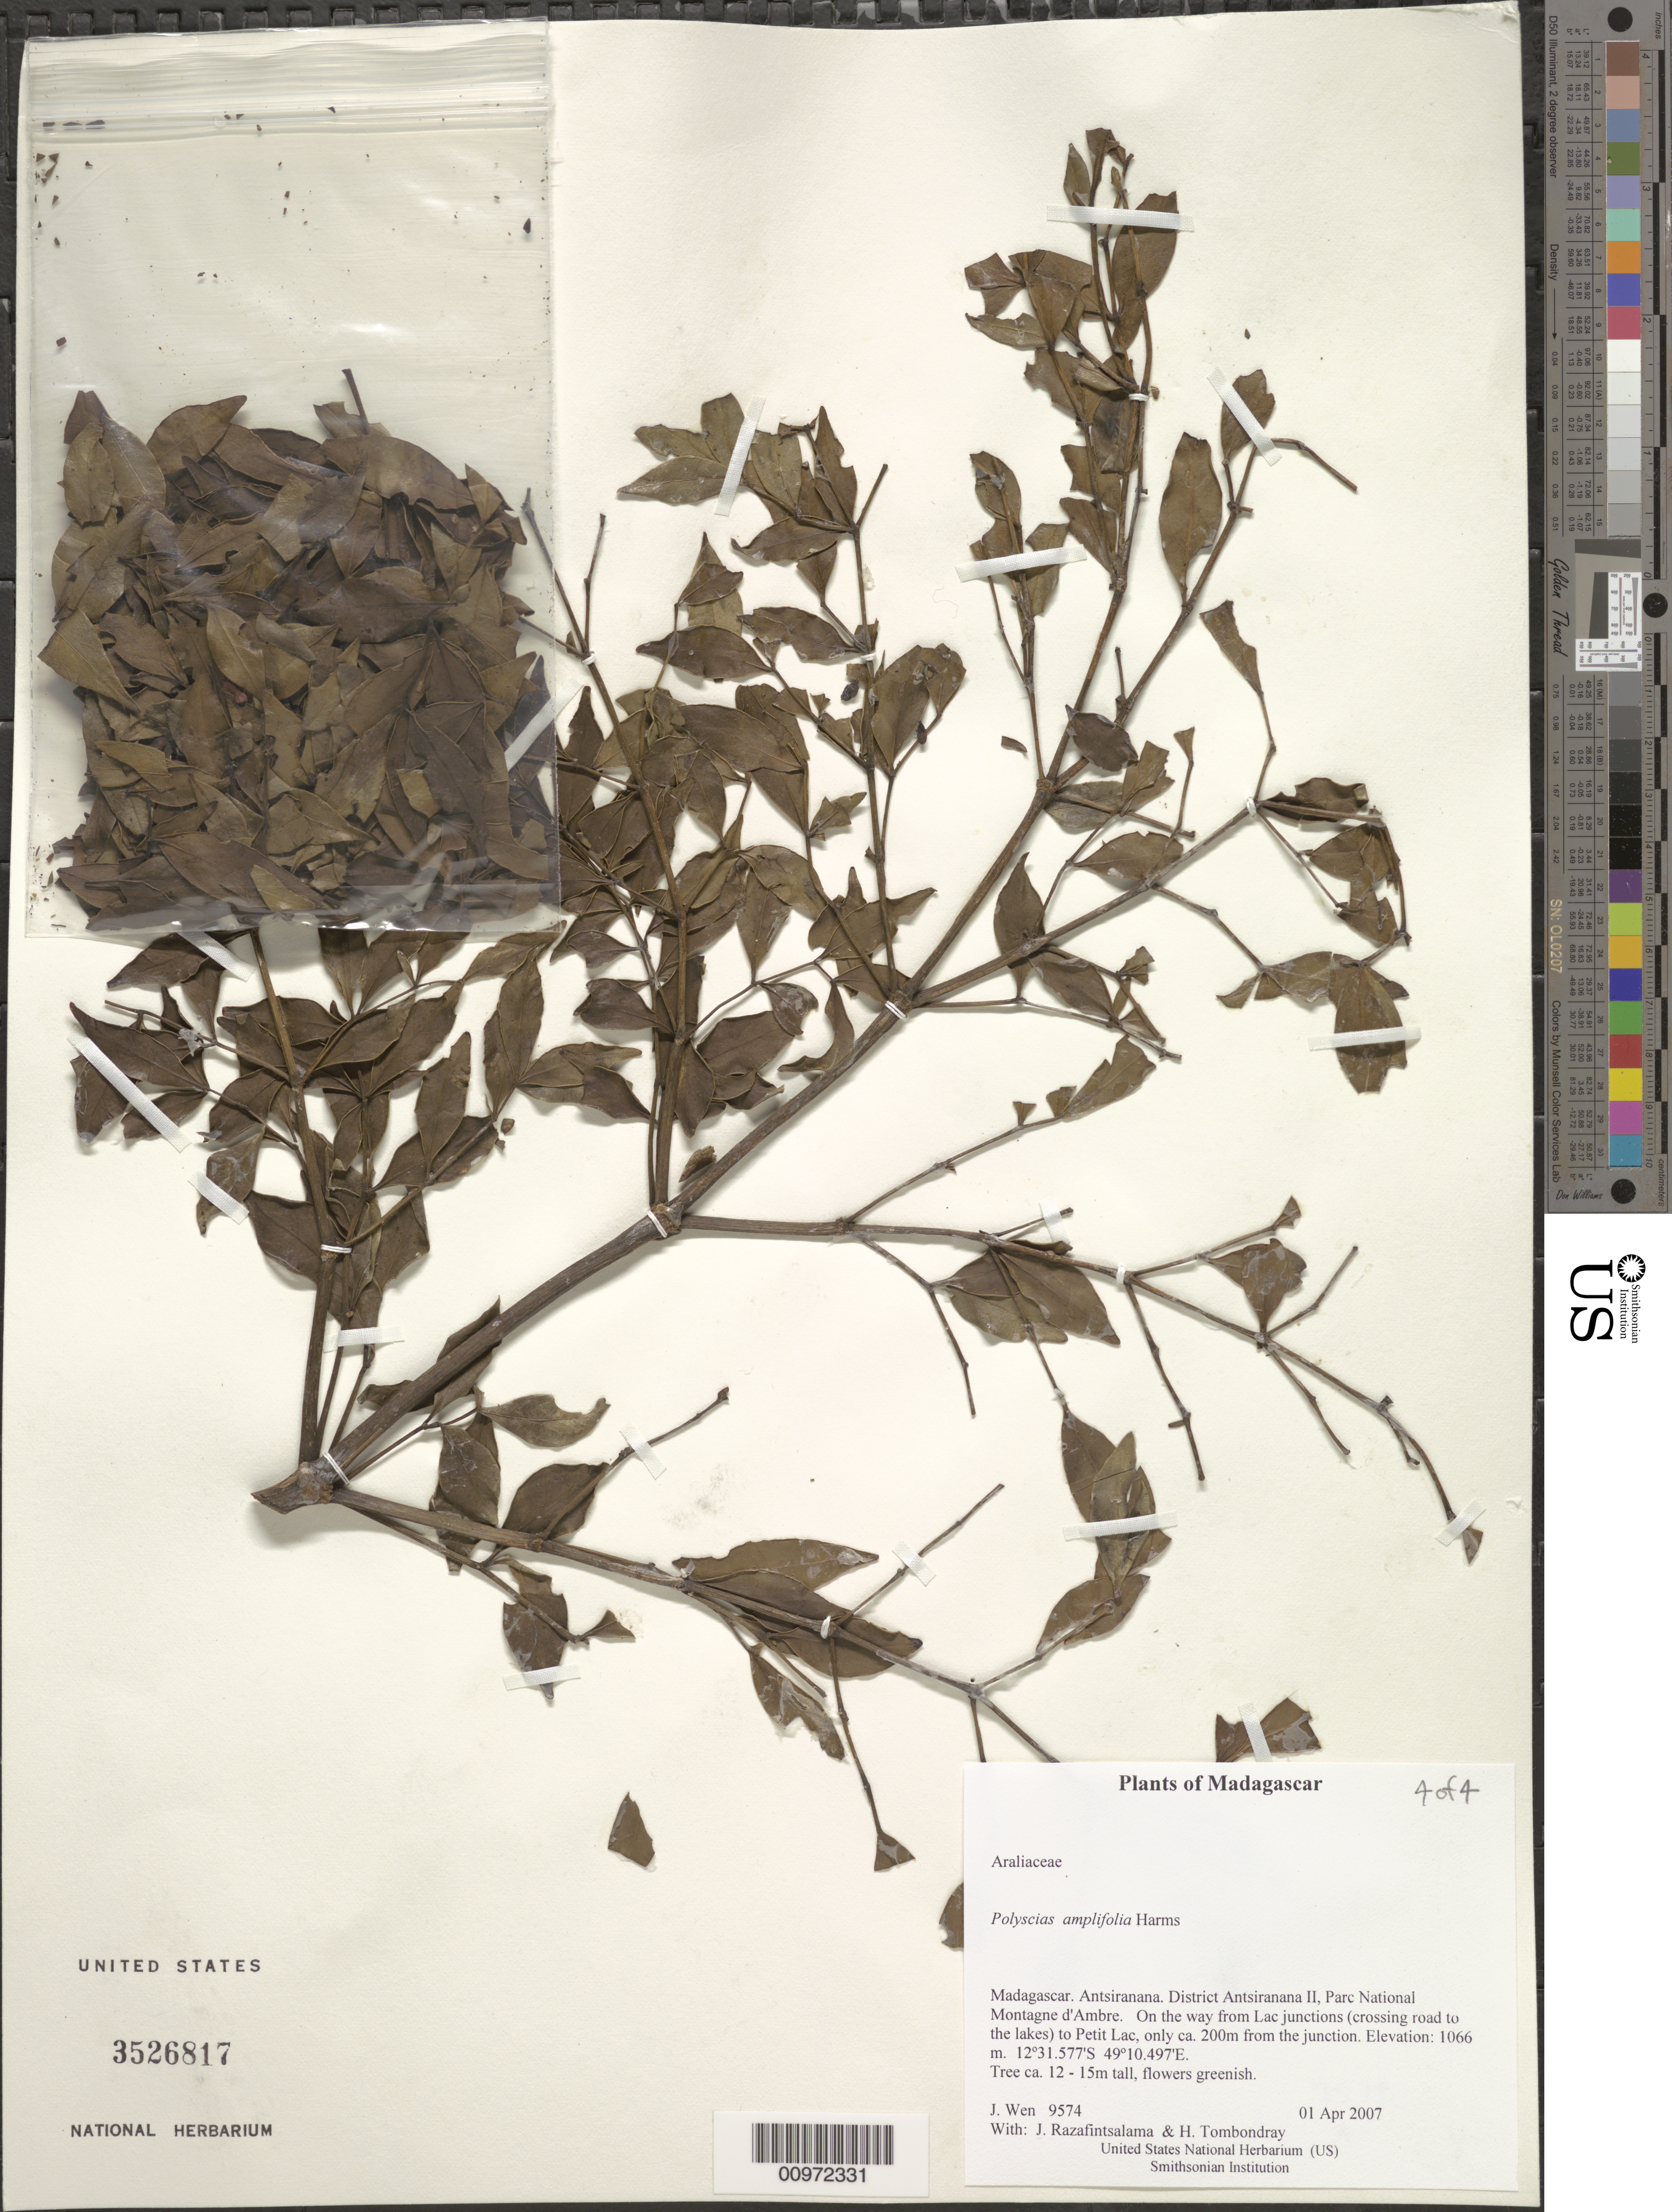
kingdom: Plantae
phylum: Tracheophyta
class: Magnoliopsida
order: Apiales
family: Araliaceae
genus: Polyscias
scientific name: Polyscias amplifolia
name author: Harms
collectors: J. Wen, J. Razafintsalama & H. Tombondray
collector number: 9574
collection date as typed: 01 Apr 2007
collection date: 2007-04-01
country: Madagascar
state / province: Diana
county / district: Antsiranana II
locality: District Antsiranana II, Parc National Montagne d'Ambre. On the way from Lac junctions (crossing road to the lakes) to Petit Lac, only ca. 200m from the junction.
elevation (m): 1066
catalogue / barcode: US 3526817